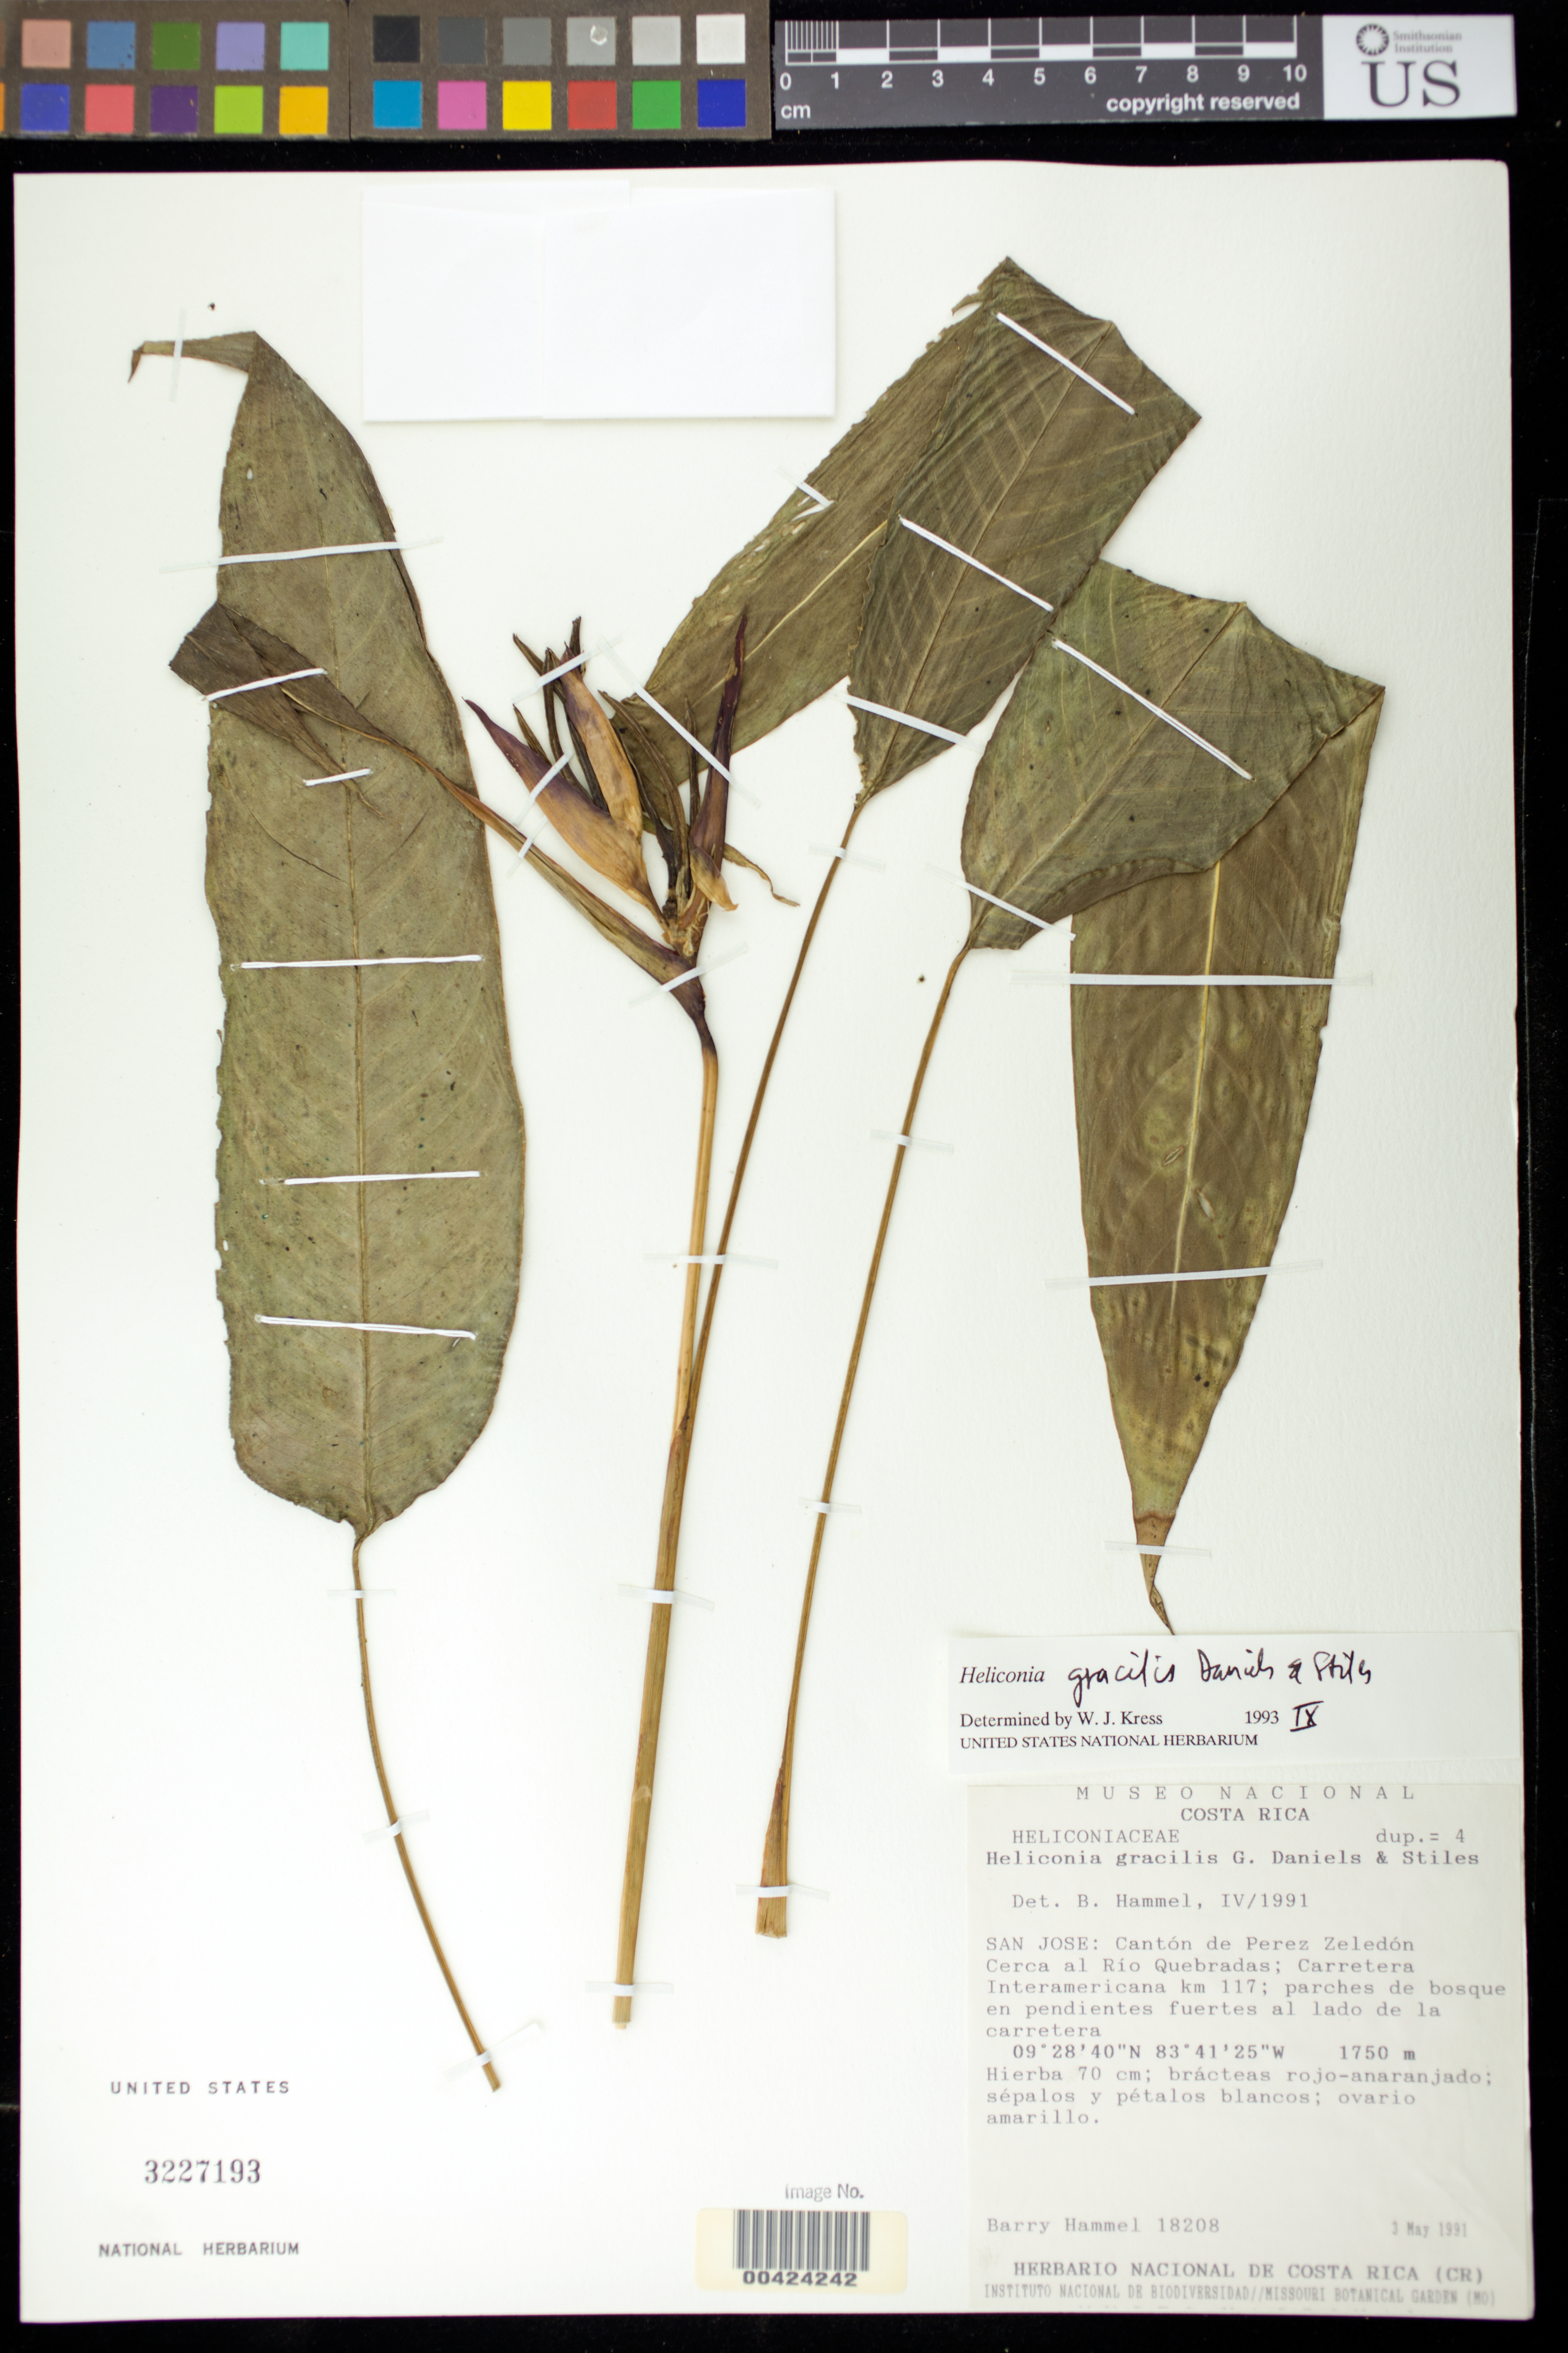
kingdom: Plantae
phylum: Tracheophyta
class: Liliopsida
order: Zingiberales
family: Heliconiaceae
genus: Heliconia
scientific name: Heliconia gracilis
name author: G.S. Daniels & F.G. Stiles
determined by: Kress, W. J., (US), Smithsonian Institution - National Museum of Natural History (UNITED STATES)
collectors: B. Hammel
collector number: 18208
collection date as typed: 03 May 1991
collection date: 1991-05-03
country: Costa Rica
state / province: San José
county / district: Pérez Zeledón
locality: Canton de perez zeledon; cerca al rio quebradas; carretera interamericana km 117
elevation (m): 1750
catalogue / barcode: US 3227193